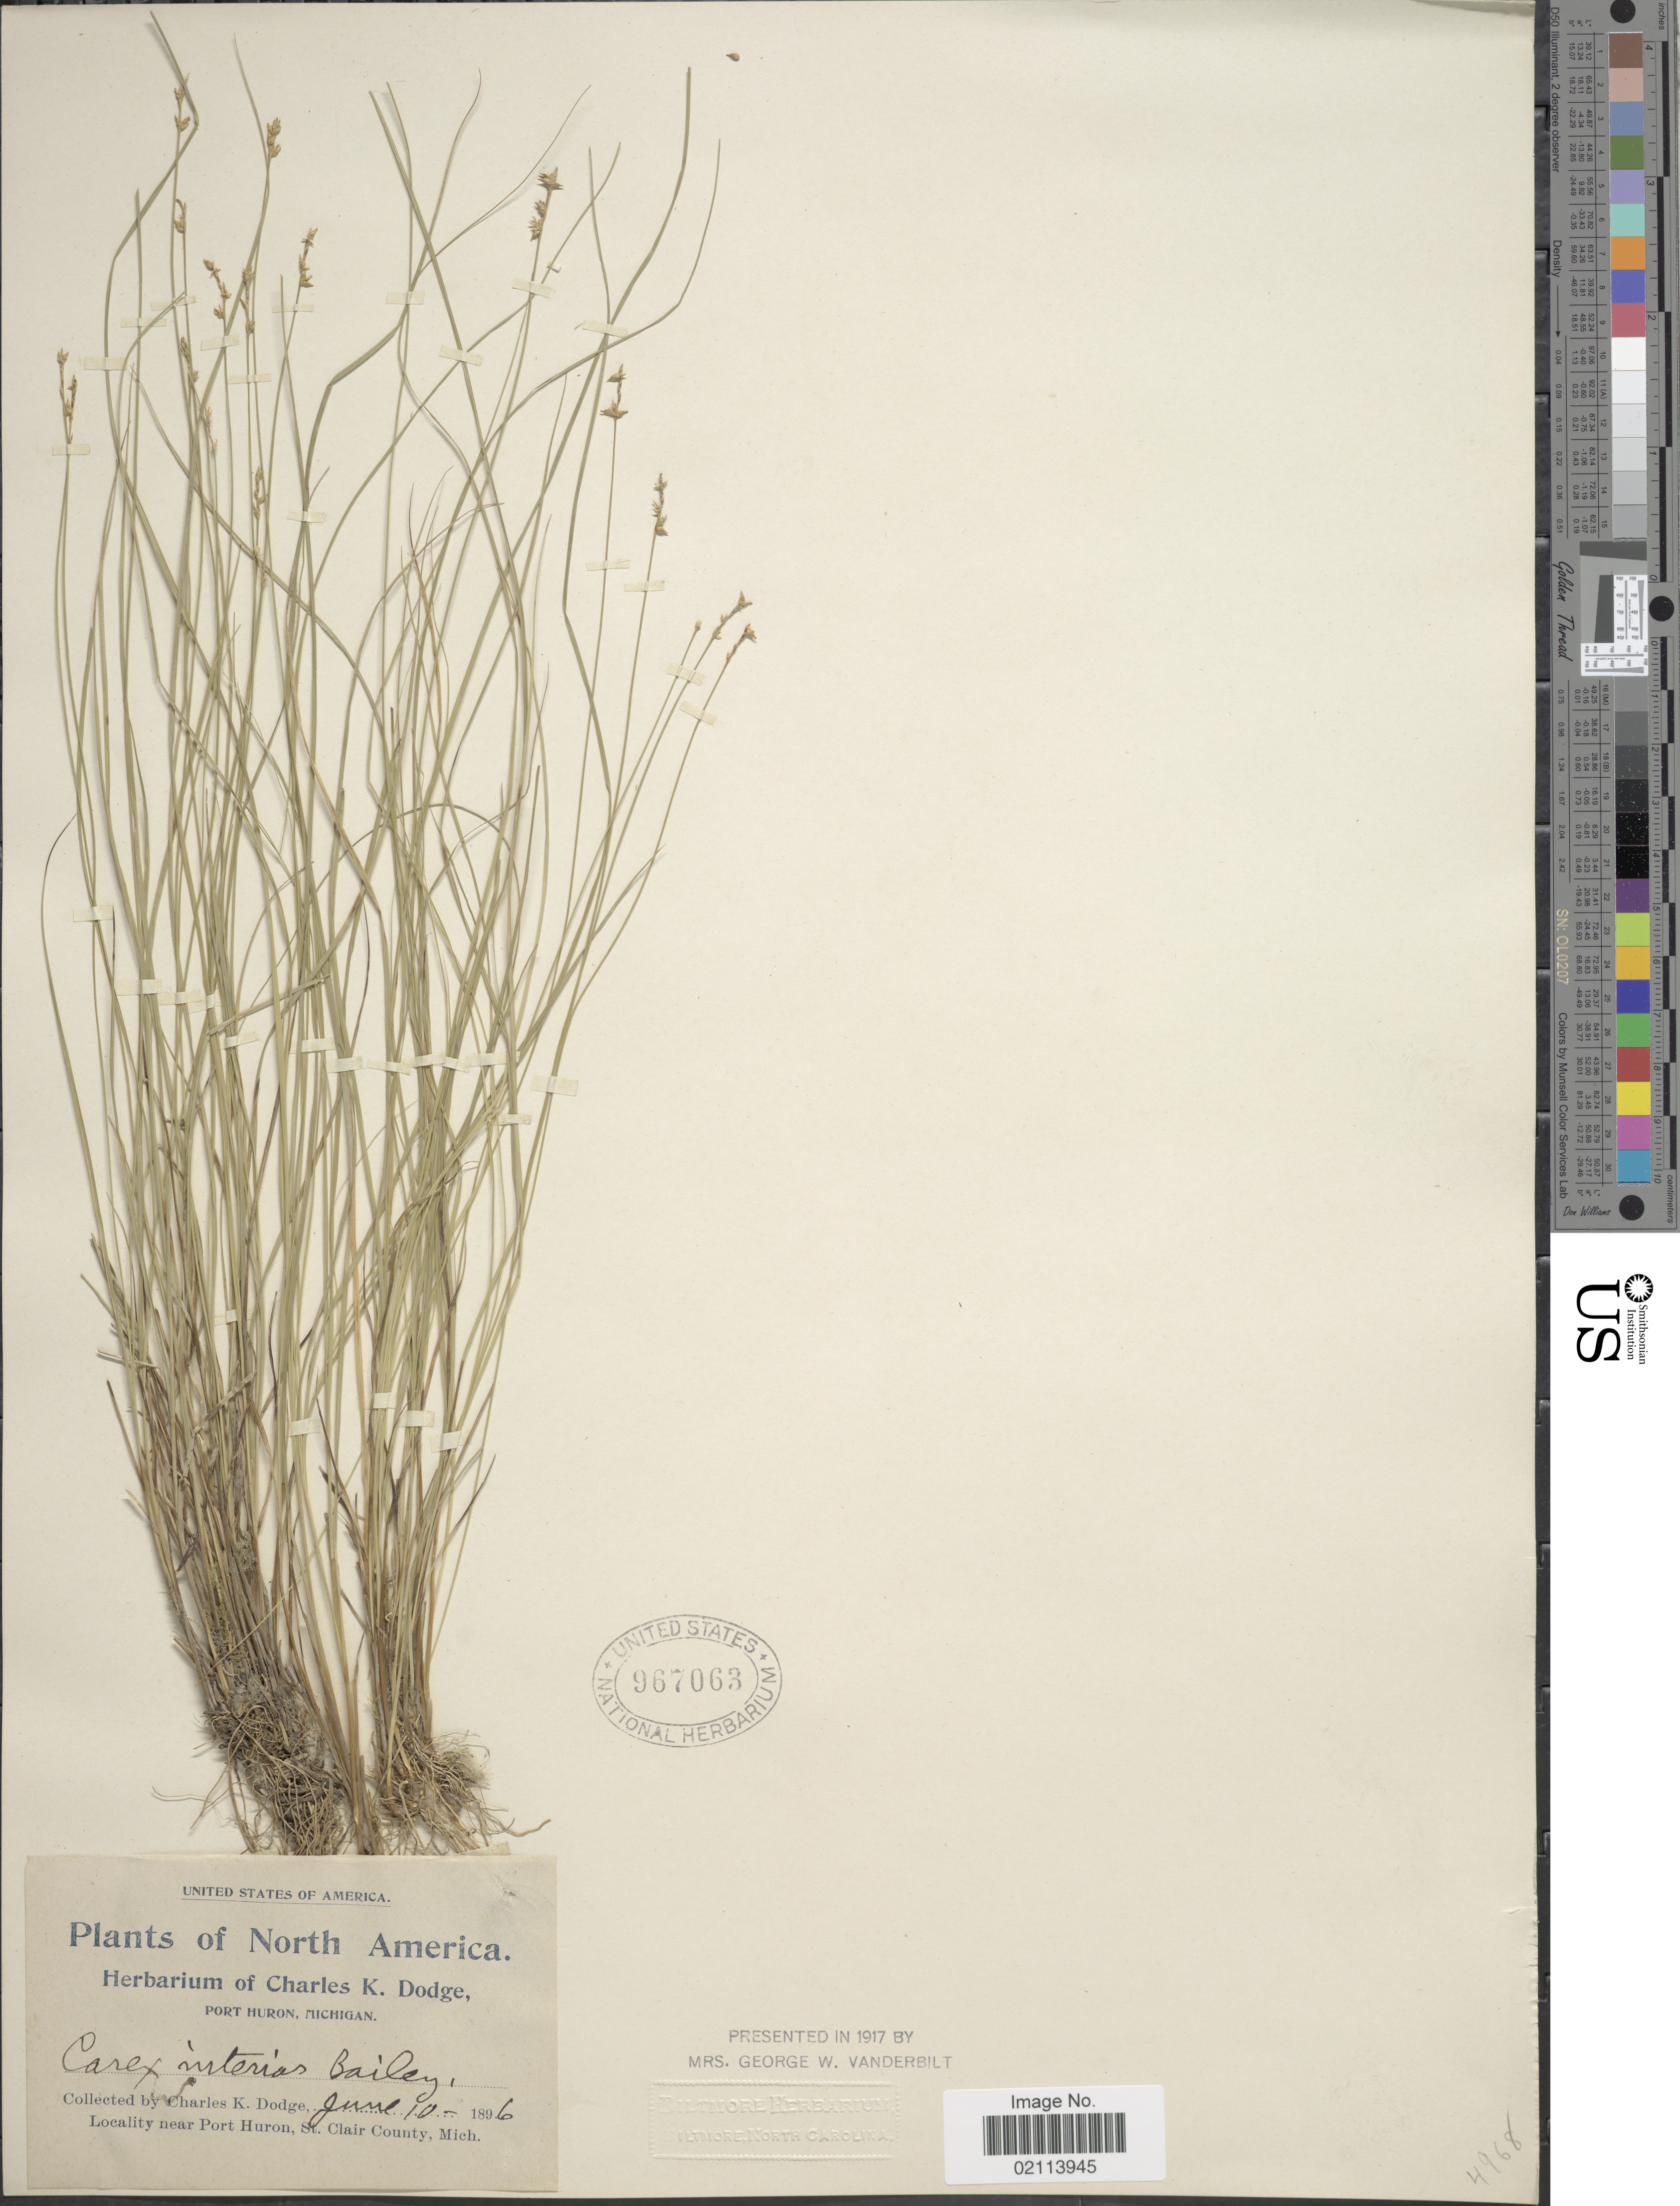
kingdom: Plantae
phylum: Tracheophyta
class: Liliopsida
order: Poales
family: Cyperaceae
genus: Carex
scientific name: Carex interior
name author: L.H. Bailey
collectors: C. K. Dodge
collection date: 1896-06-10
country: United States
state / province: Michigan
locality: Near Port Huron, St. Clair County.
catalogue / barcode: US 967063